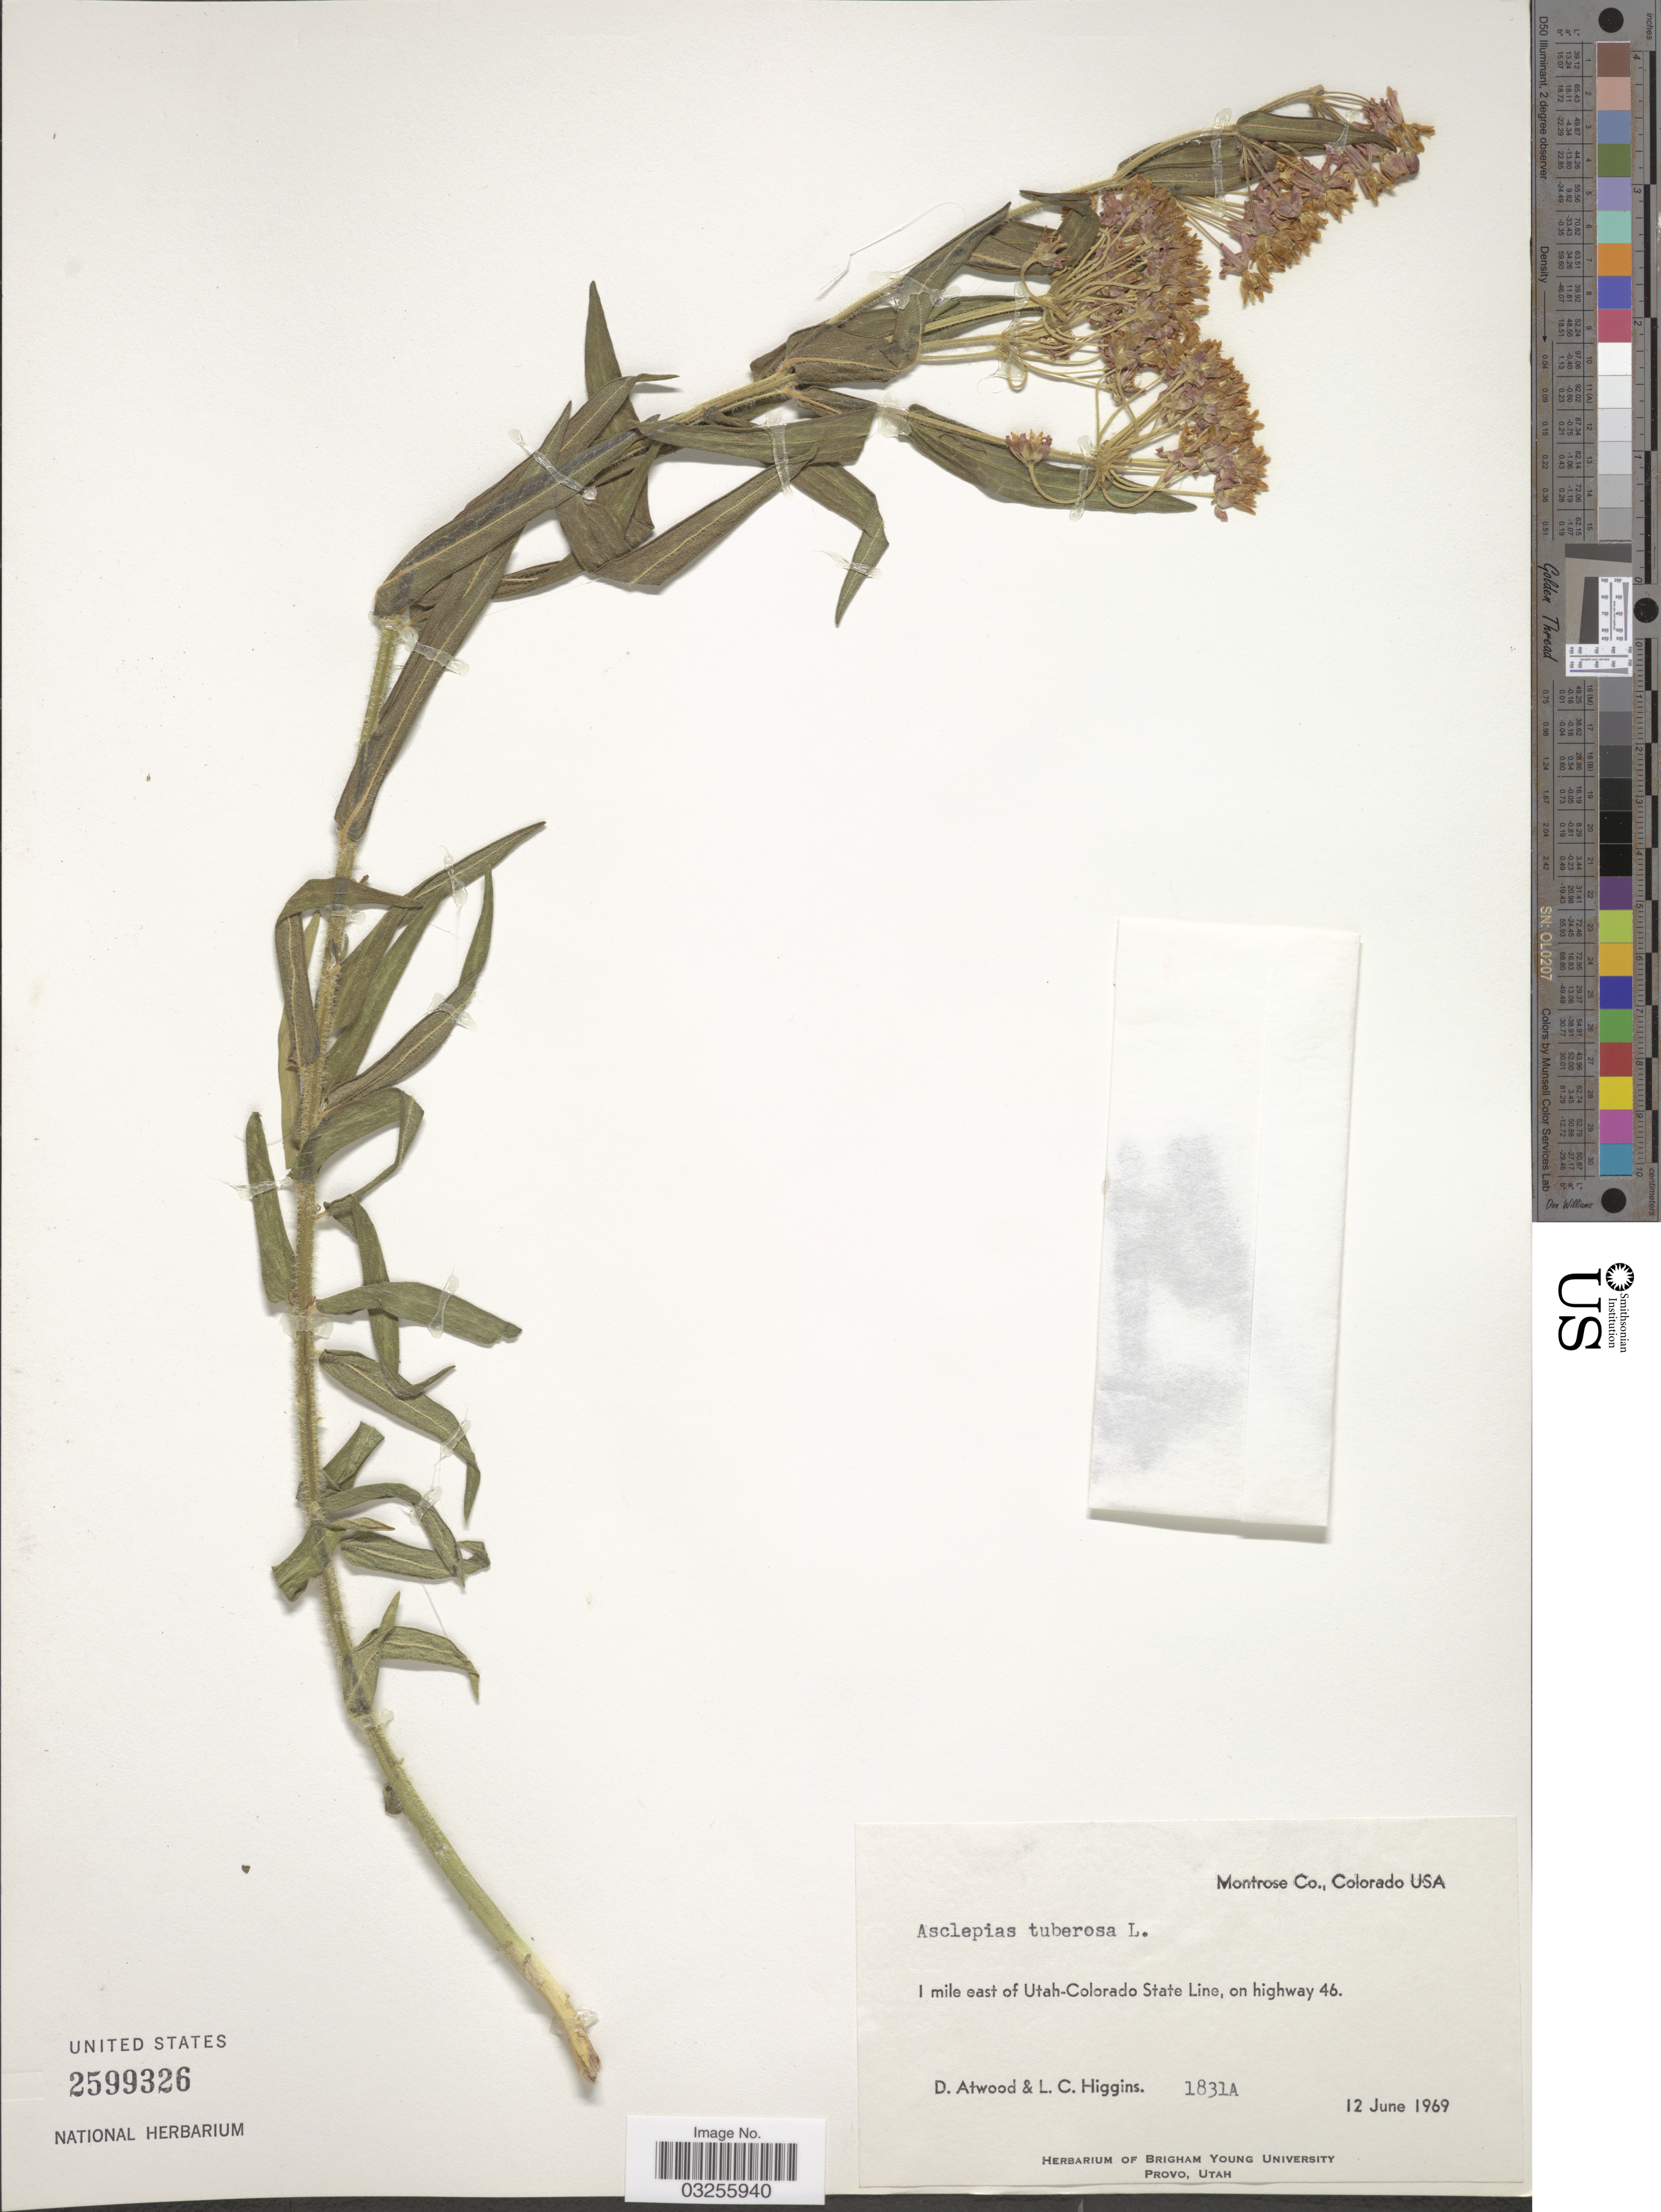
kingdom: Plantae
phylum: Tracheophyta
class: Magnoliopsida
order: Gentianales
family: Apocynaceae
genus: Asclepias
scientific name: Asclepias tuberosa subsp. interior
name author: Woodson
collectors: D. Atwood & L. Higgins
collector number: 1831A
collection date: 1969-06-12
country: United States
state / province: Colorado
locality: Montrose Co. 1 mile east of Utah-Colorado State Line, on highway 46.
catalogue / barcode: US 2599326